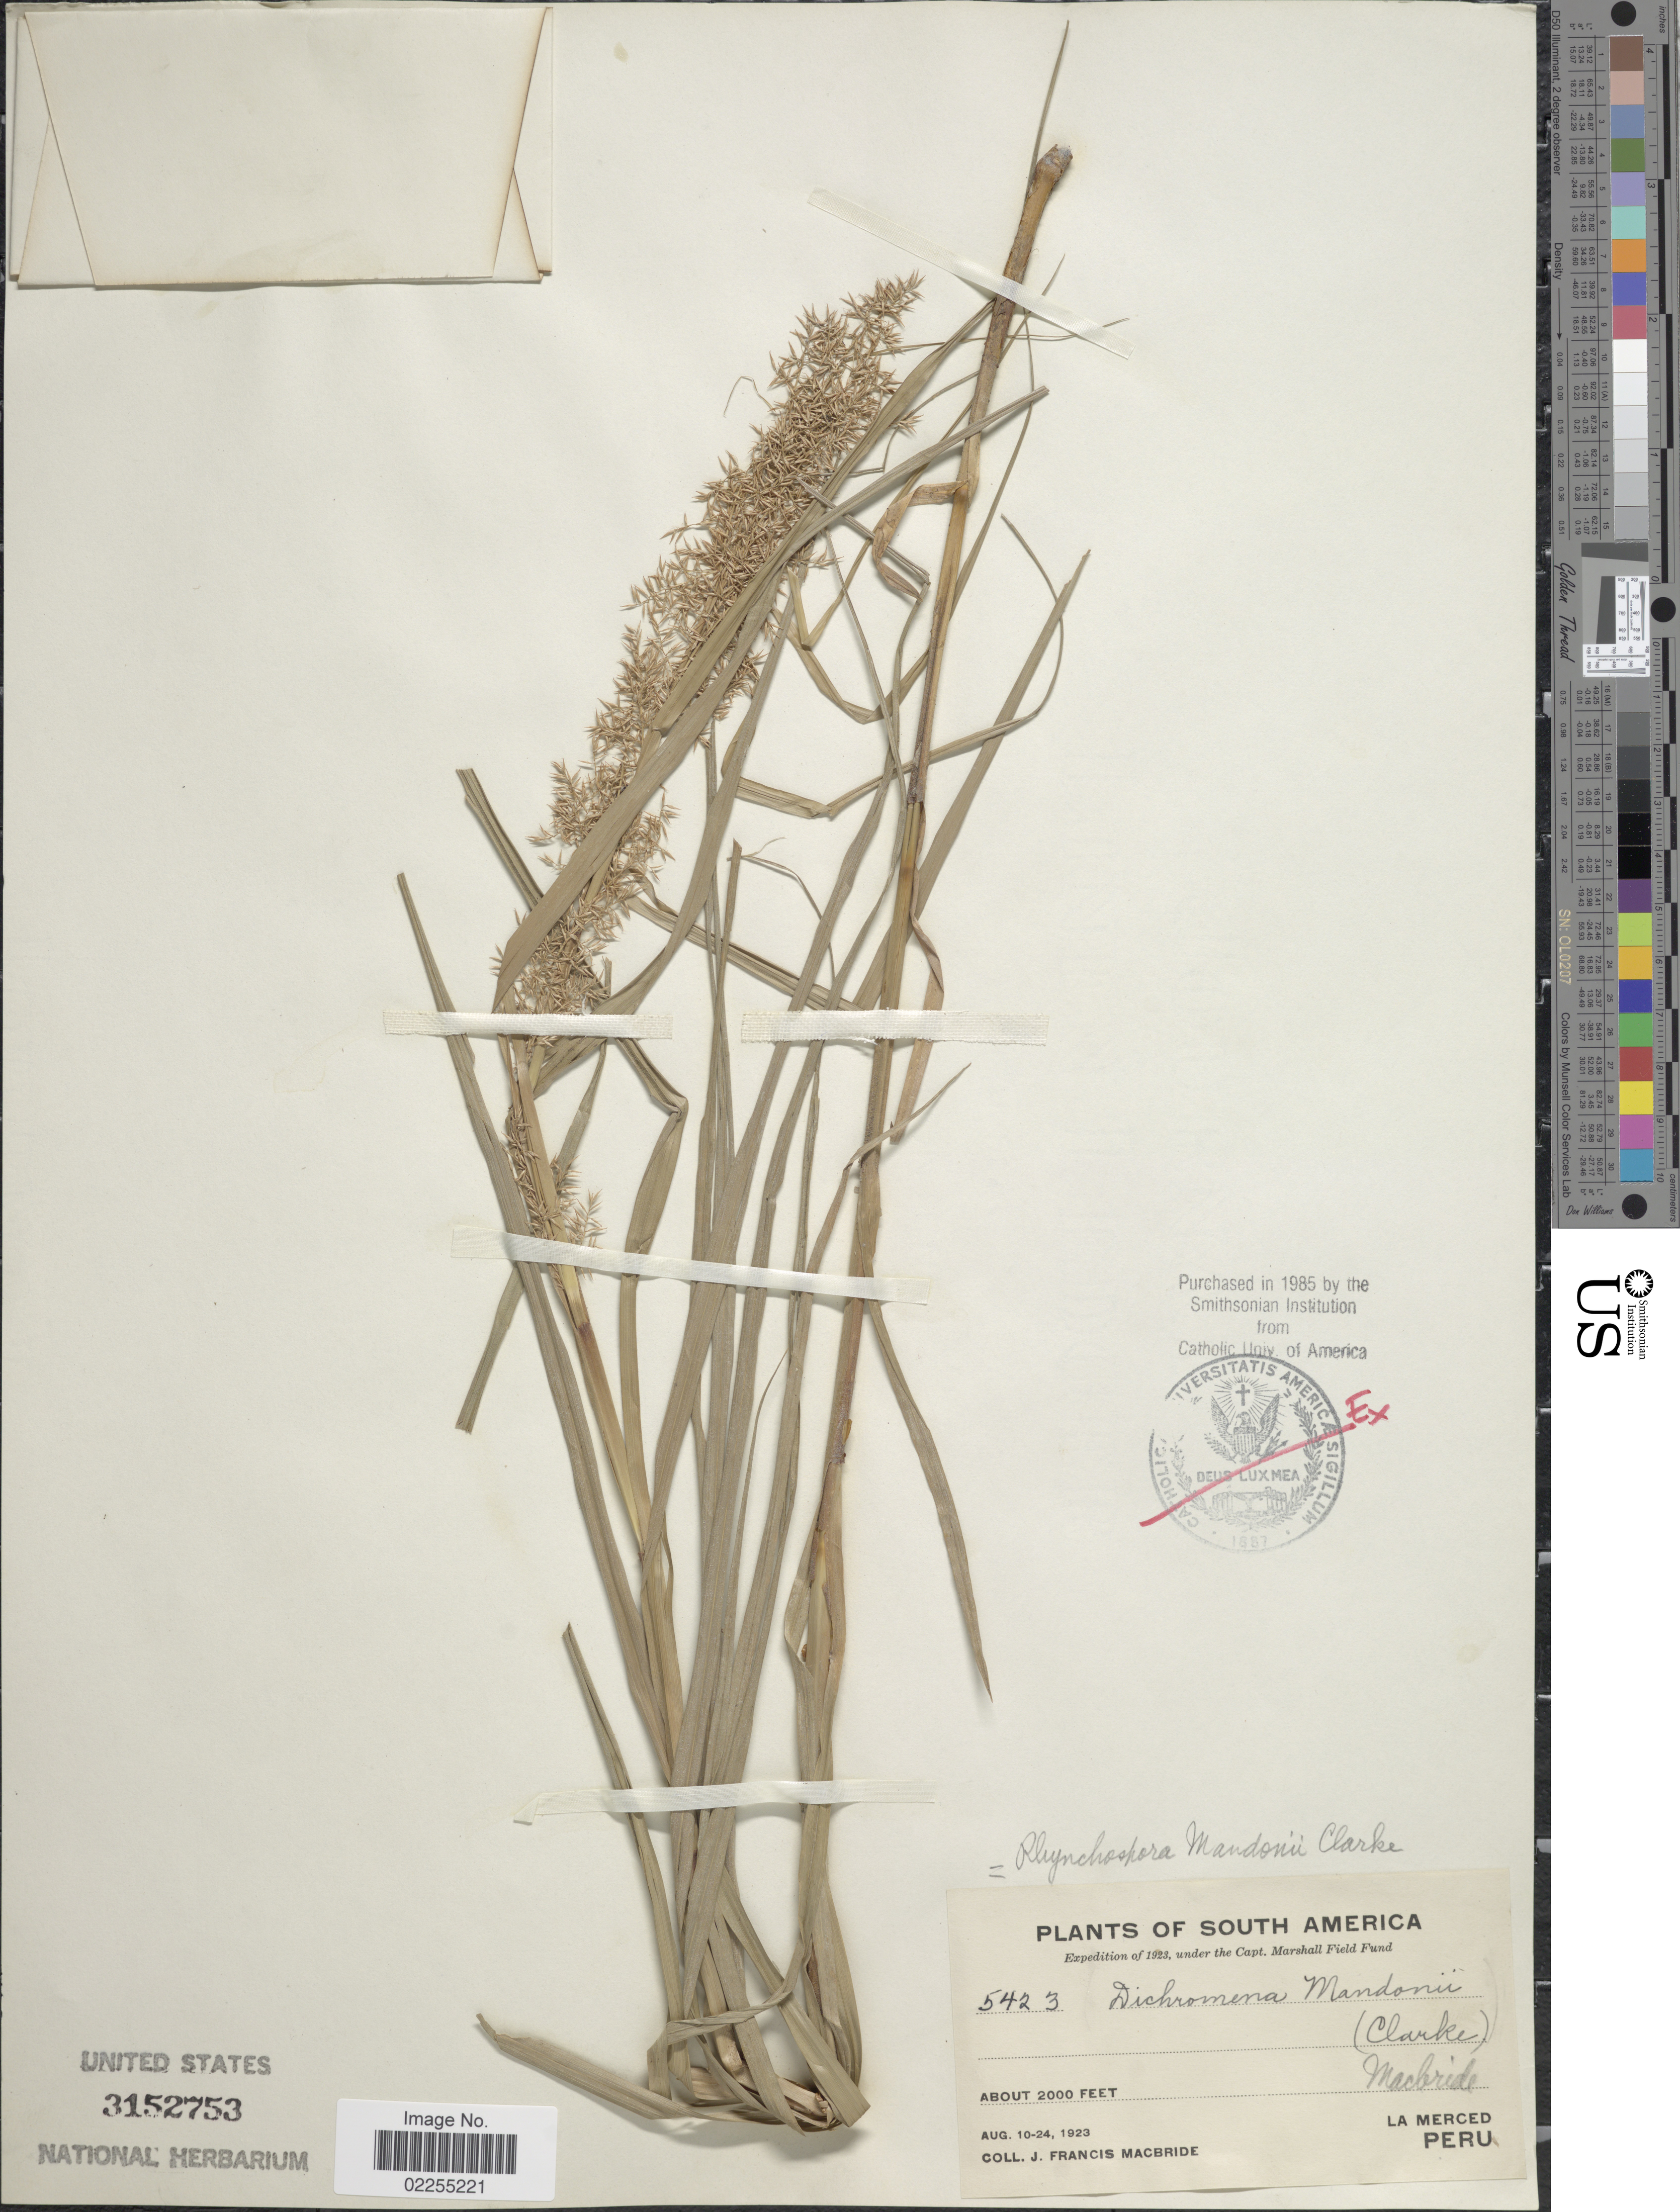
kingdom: Plantae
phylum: Tracheophyta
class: Liliopsida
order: Poales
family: Cyperaceae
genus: Rhynchospora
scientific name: Rhynchospora mandonii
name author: C.B. Clarke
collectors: J. F. Macbride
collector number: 5423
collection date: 1923-08-10/1923-08-24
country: Peru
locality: La Merced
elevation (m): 610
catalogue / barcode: US 3152753